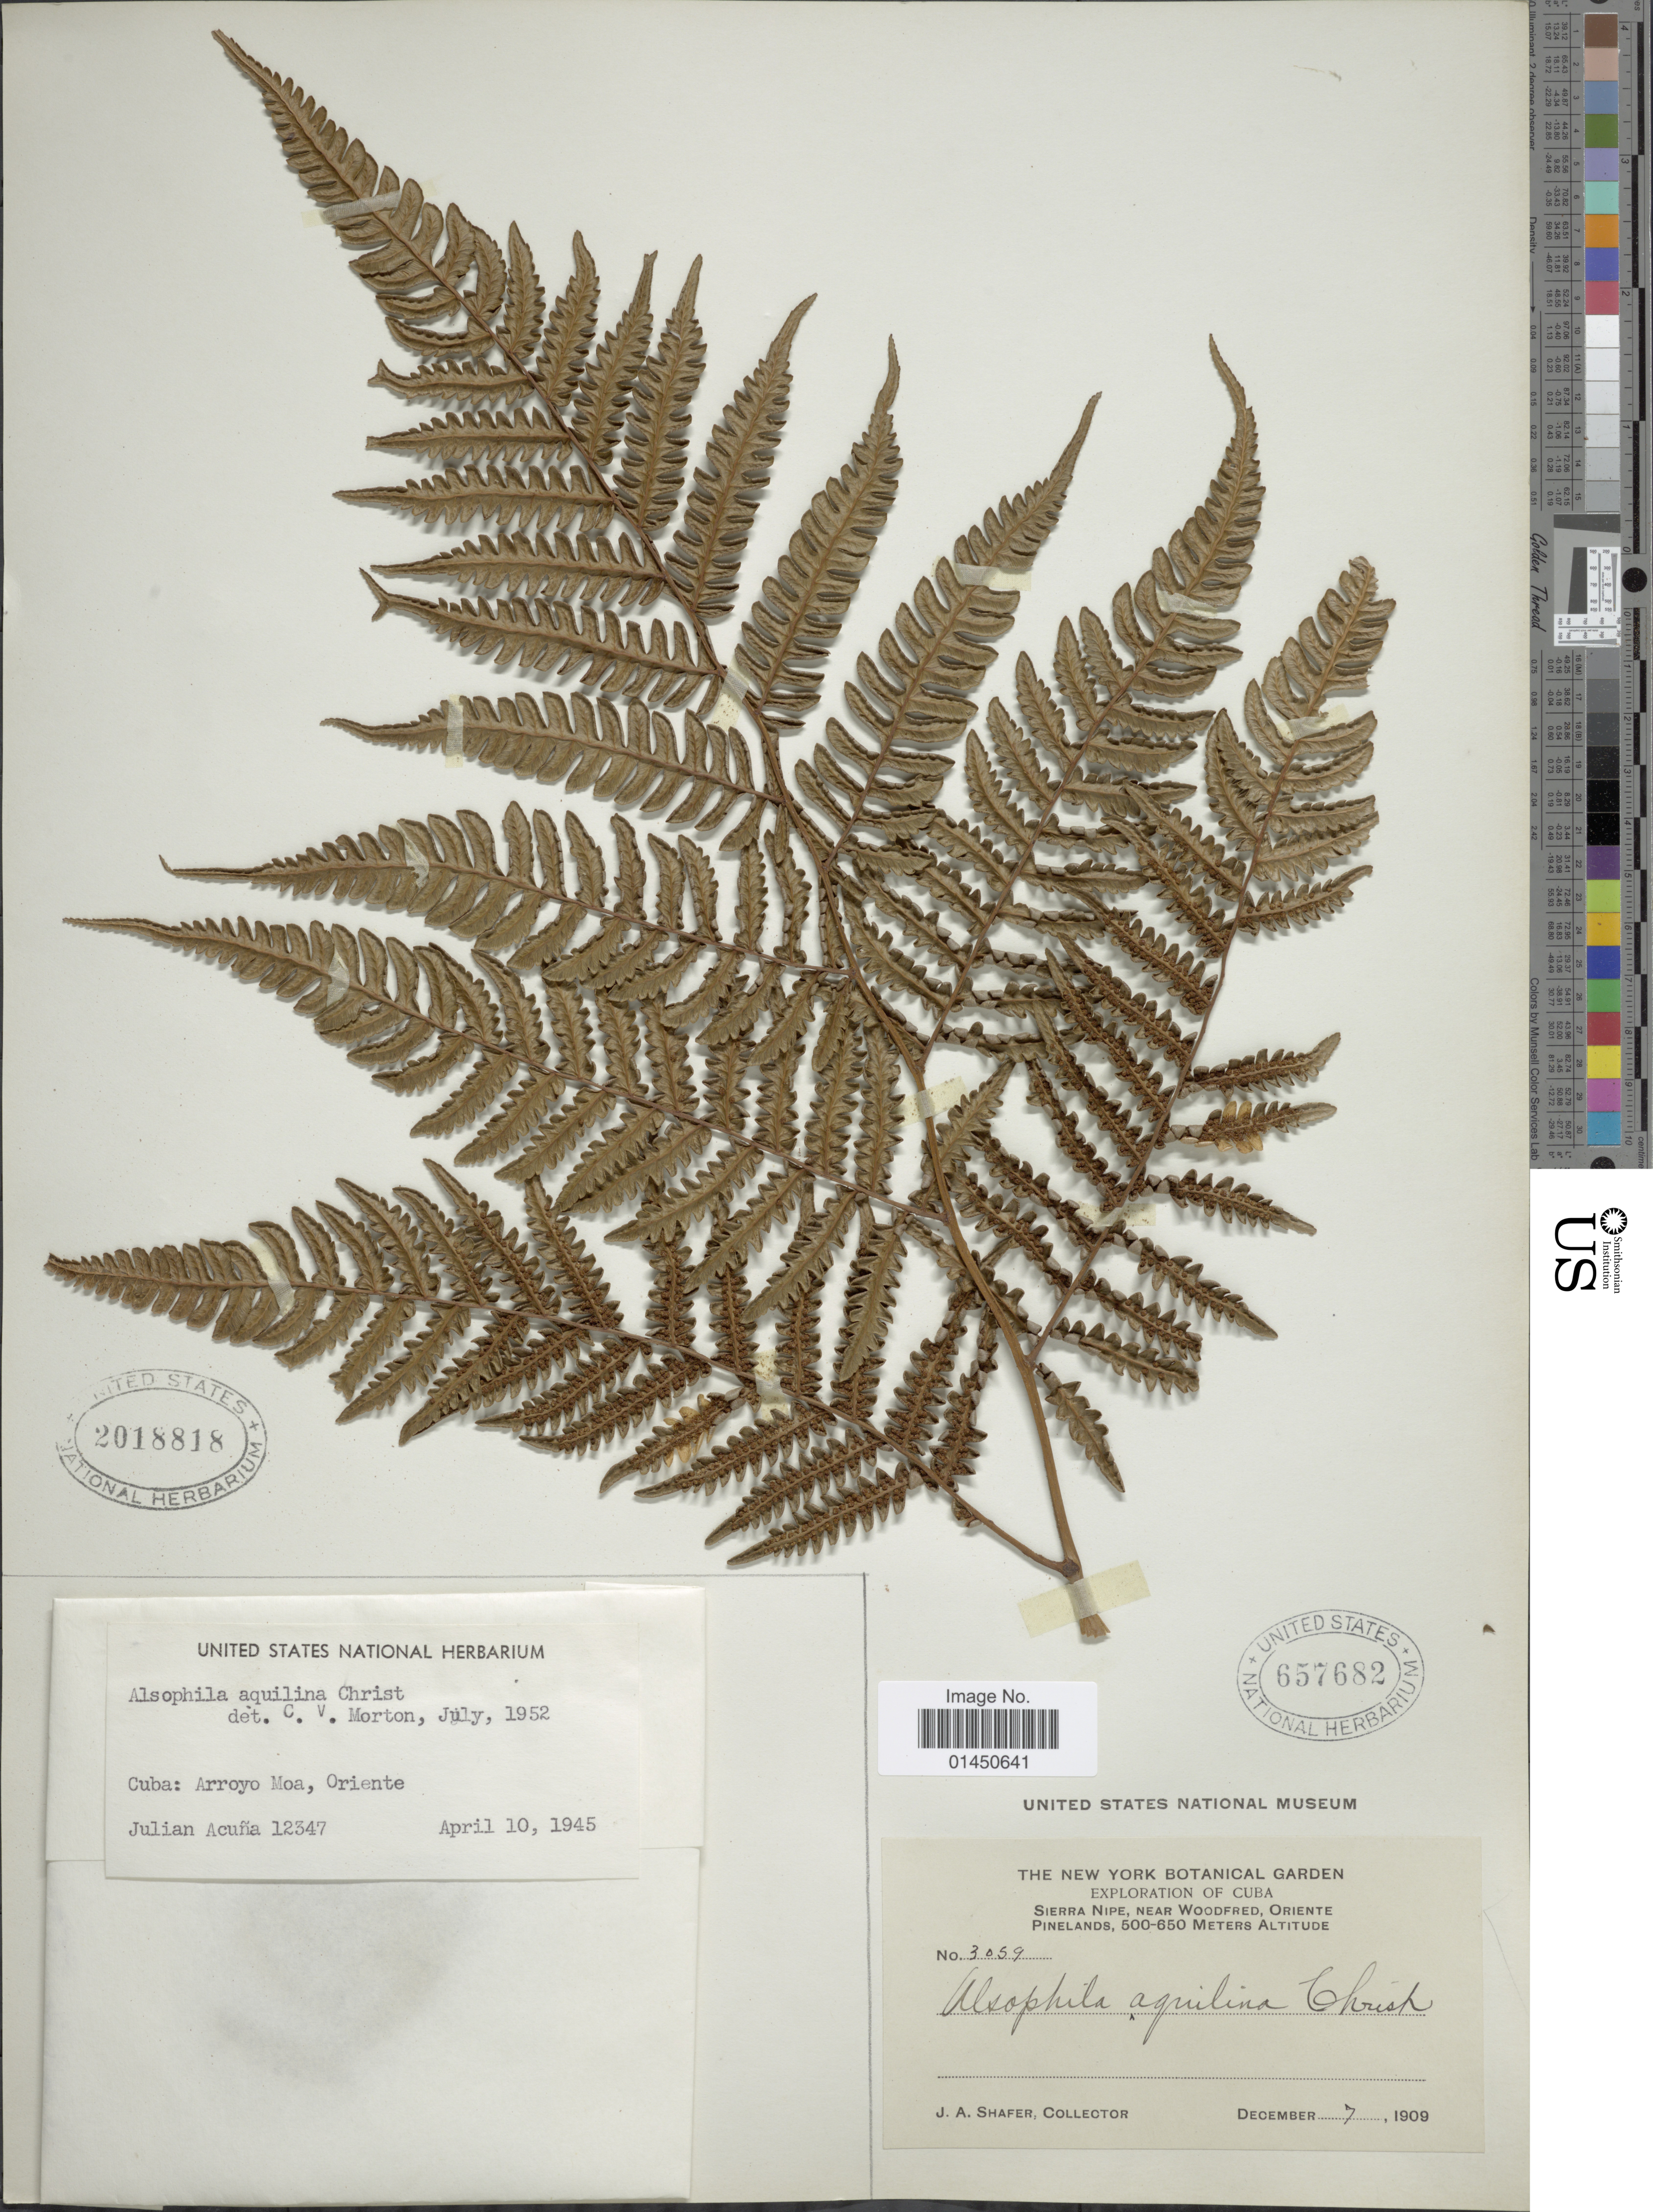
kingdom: Plantae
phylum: Tracheophyta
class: Polypodiopsida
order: Cyatheales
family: Cyatheaceae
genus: Cyathea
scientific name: Cyathea parvula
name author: (Jenman) Domin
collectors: J. B. Acuña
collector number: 12347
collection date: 1945-04-10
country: Cuba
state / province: Oriente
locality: Arroyo Moa.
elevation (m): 500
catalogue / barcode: US 2018818-2